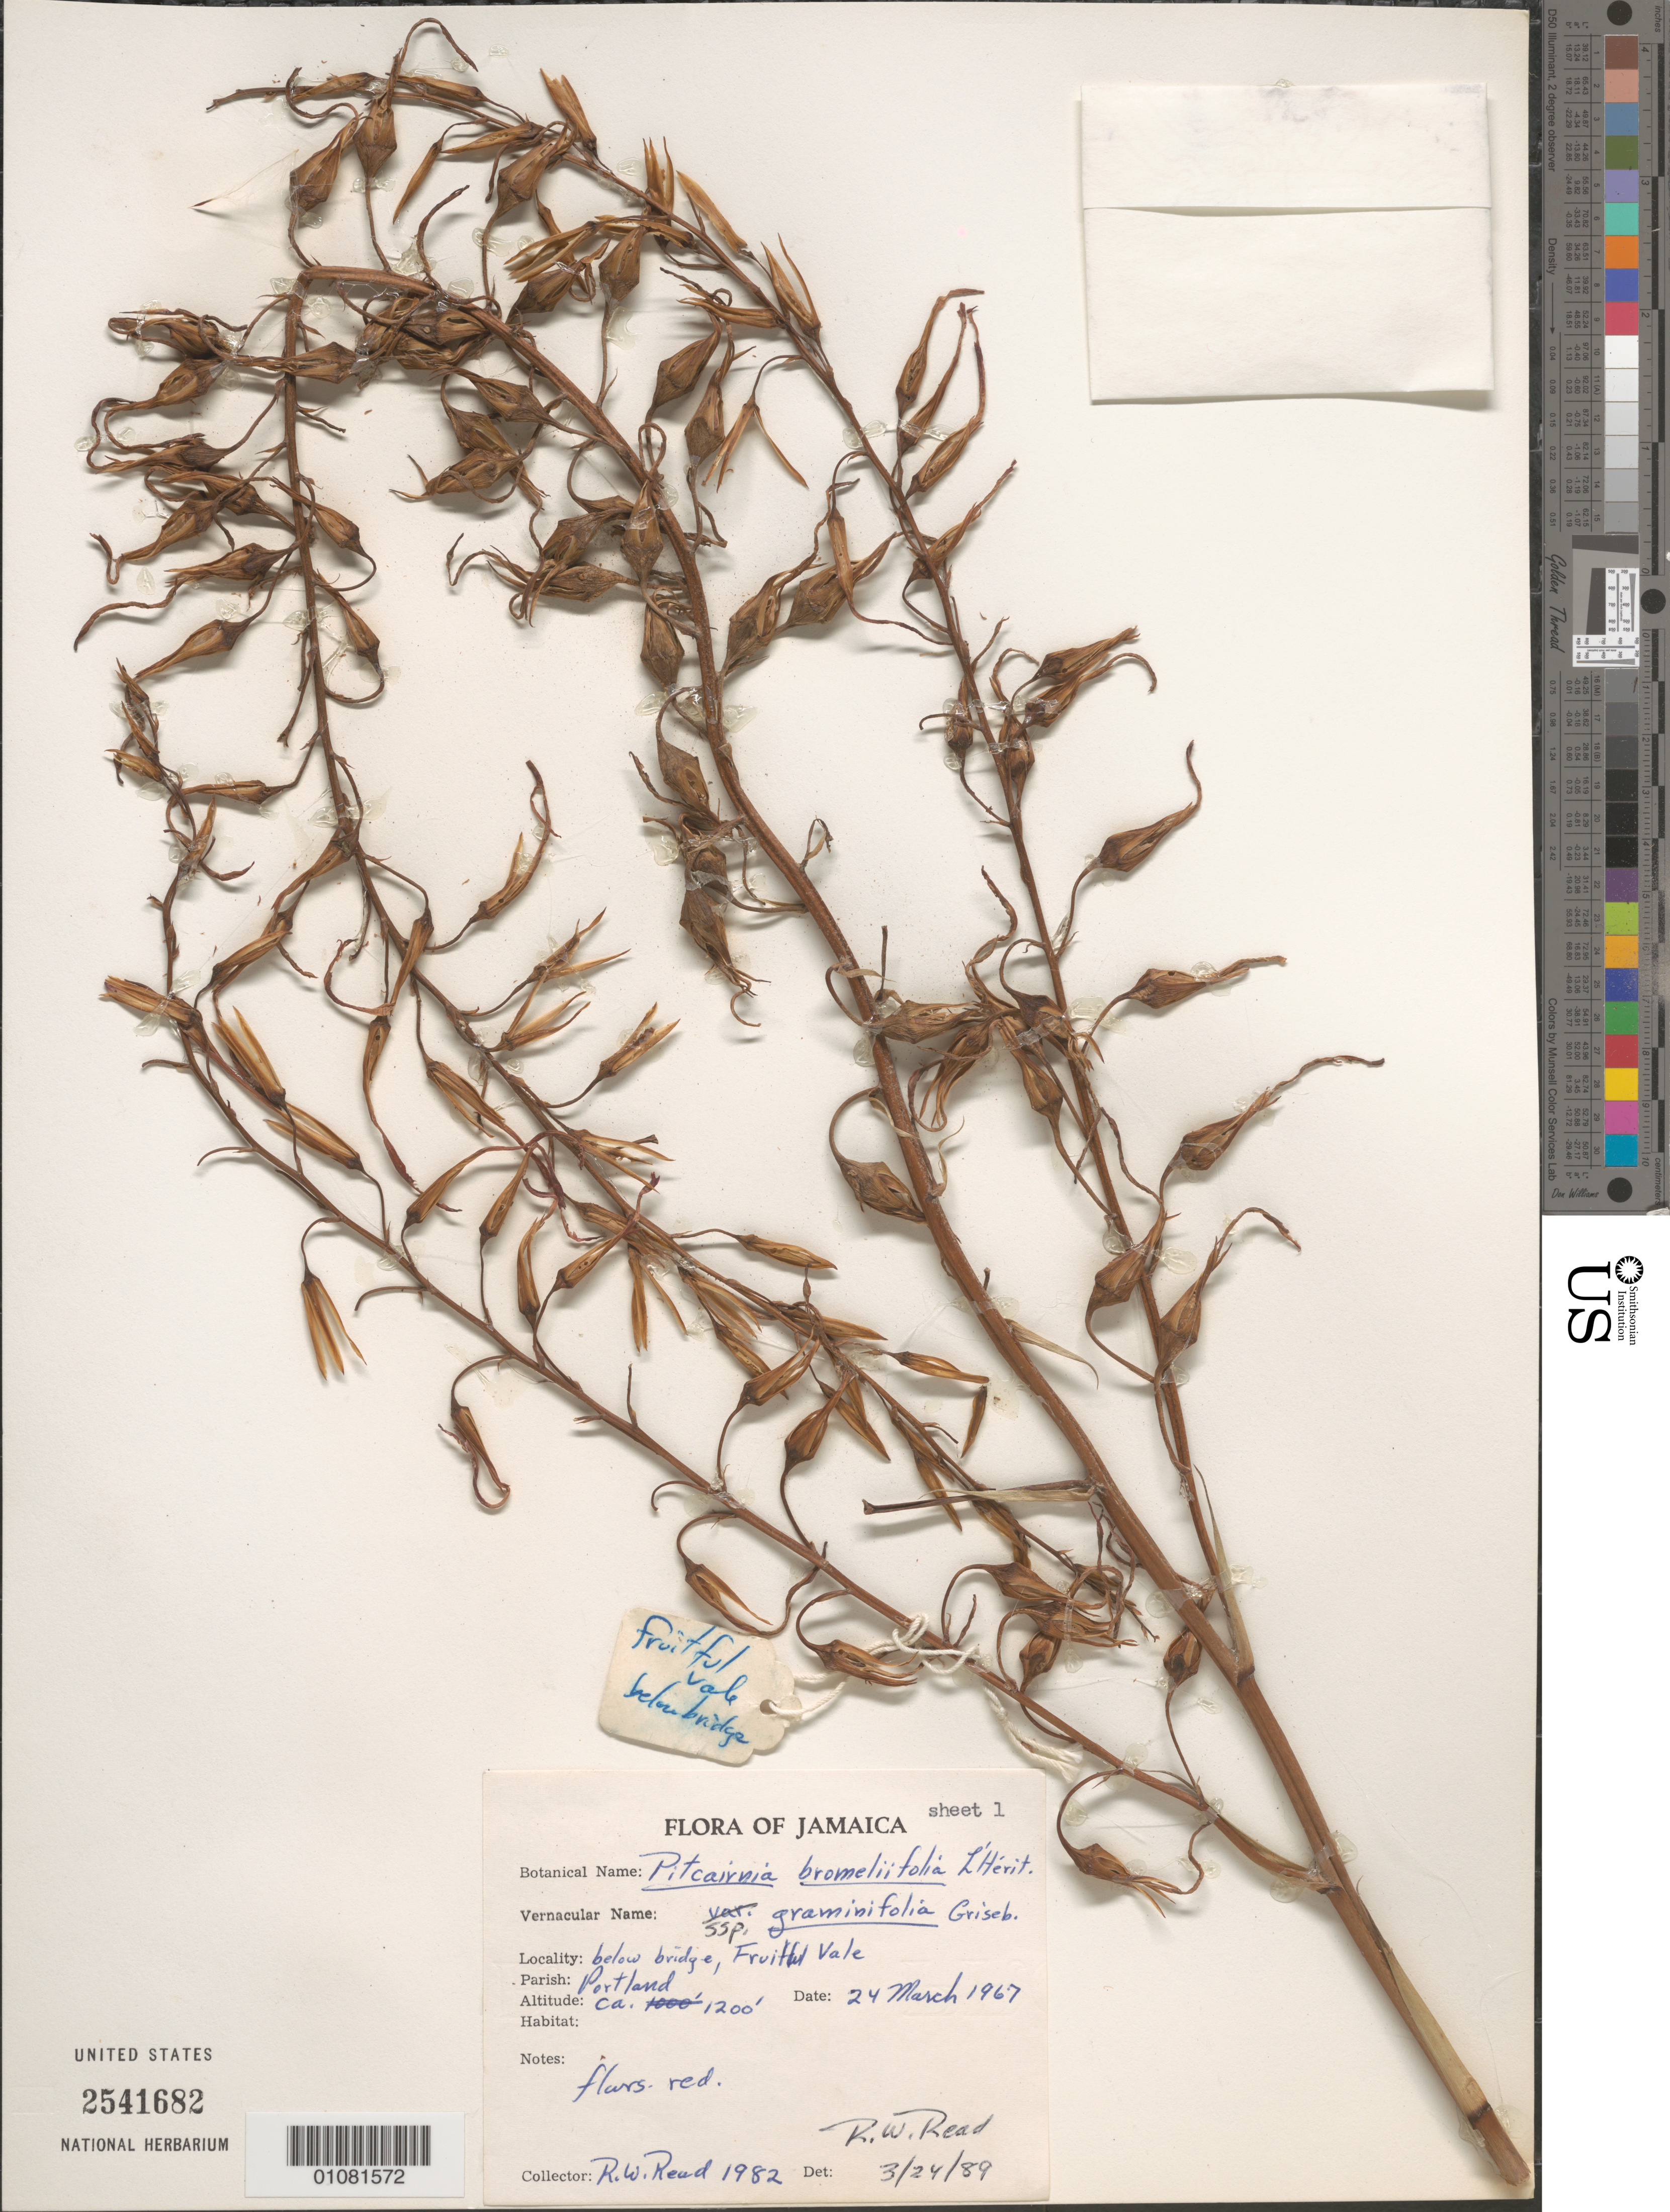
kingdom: Plantae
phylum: Tracheophyta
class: Liliopsida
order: Poales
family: Bromeliaceae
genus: Pitcairnia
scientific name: Pitcairnia bromeliifolia var. graminifolia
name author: Griseb.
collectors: R. W. Read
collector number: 1982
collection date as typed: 24 Mar 1967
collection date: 1967-03-24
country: Jamaica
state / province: Portland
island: Jamaica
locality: Fruitful Vale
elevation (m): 366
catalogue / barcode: US 2541682